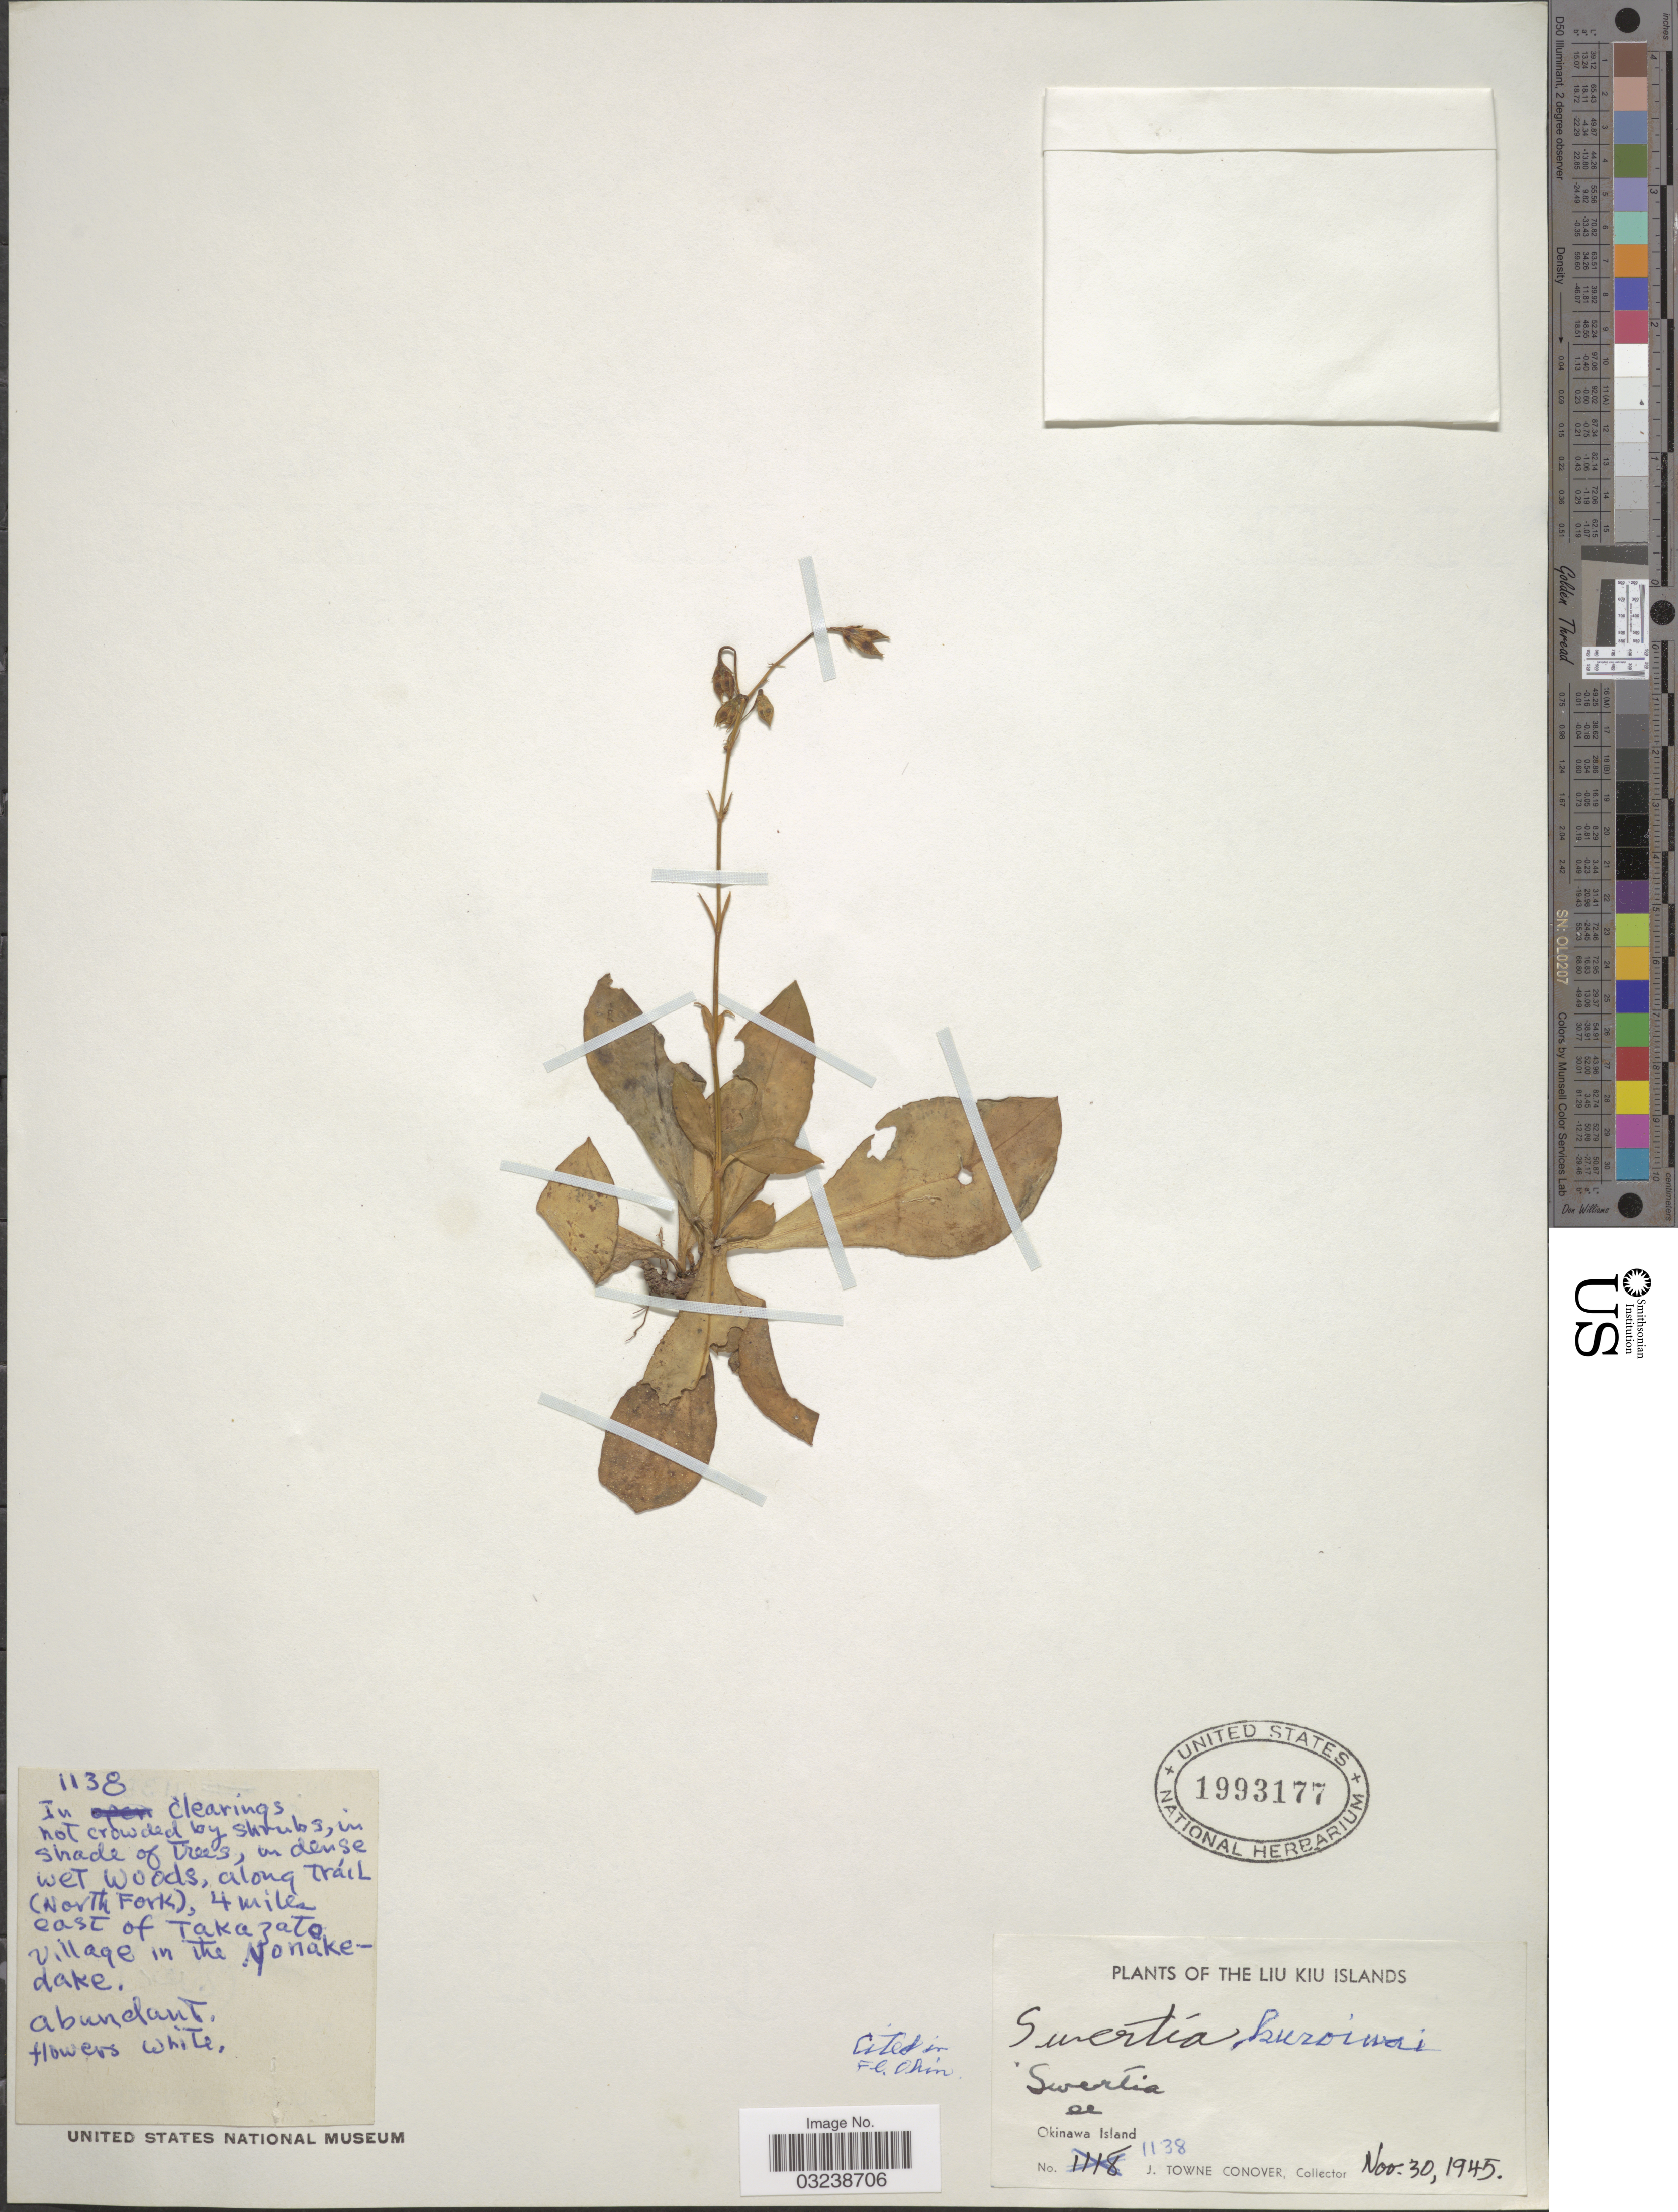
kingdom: Plantae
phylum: Tracheophyta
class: Magnoliopsida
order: Gentianales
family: Gentianaceae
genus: Swertia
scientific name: Swertia kuroiwai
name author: Makino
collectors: J. T. Conover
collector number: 1138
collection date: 1945-11-30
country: Japan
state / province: Okinawa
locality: Liu Kiu Islands. Swertia. Okinawa Island. Along trail (North Fork), 4 miles east of Takazata village in the Yonakedake.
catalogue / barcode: US 1993177